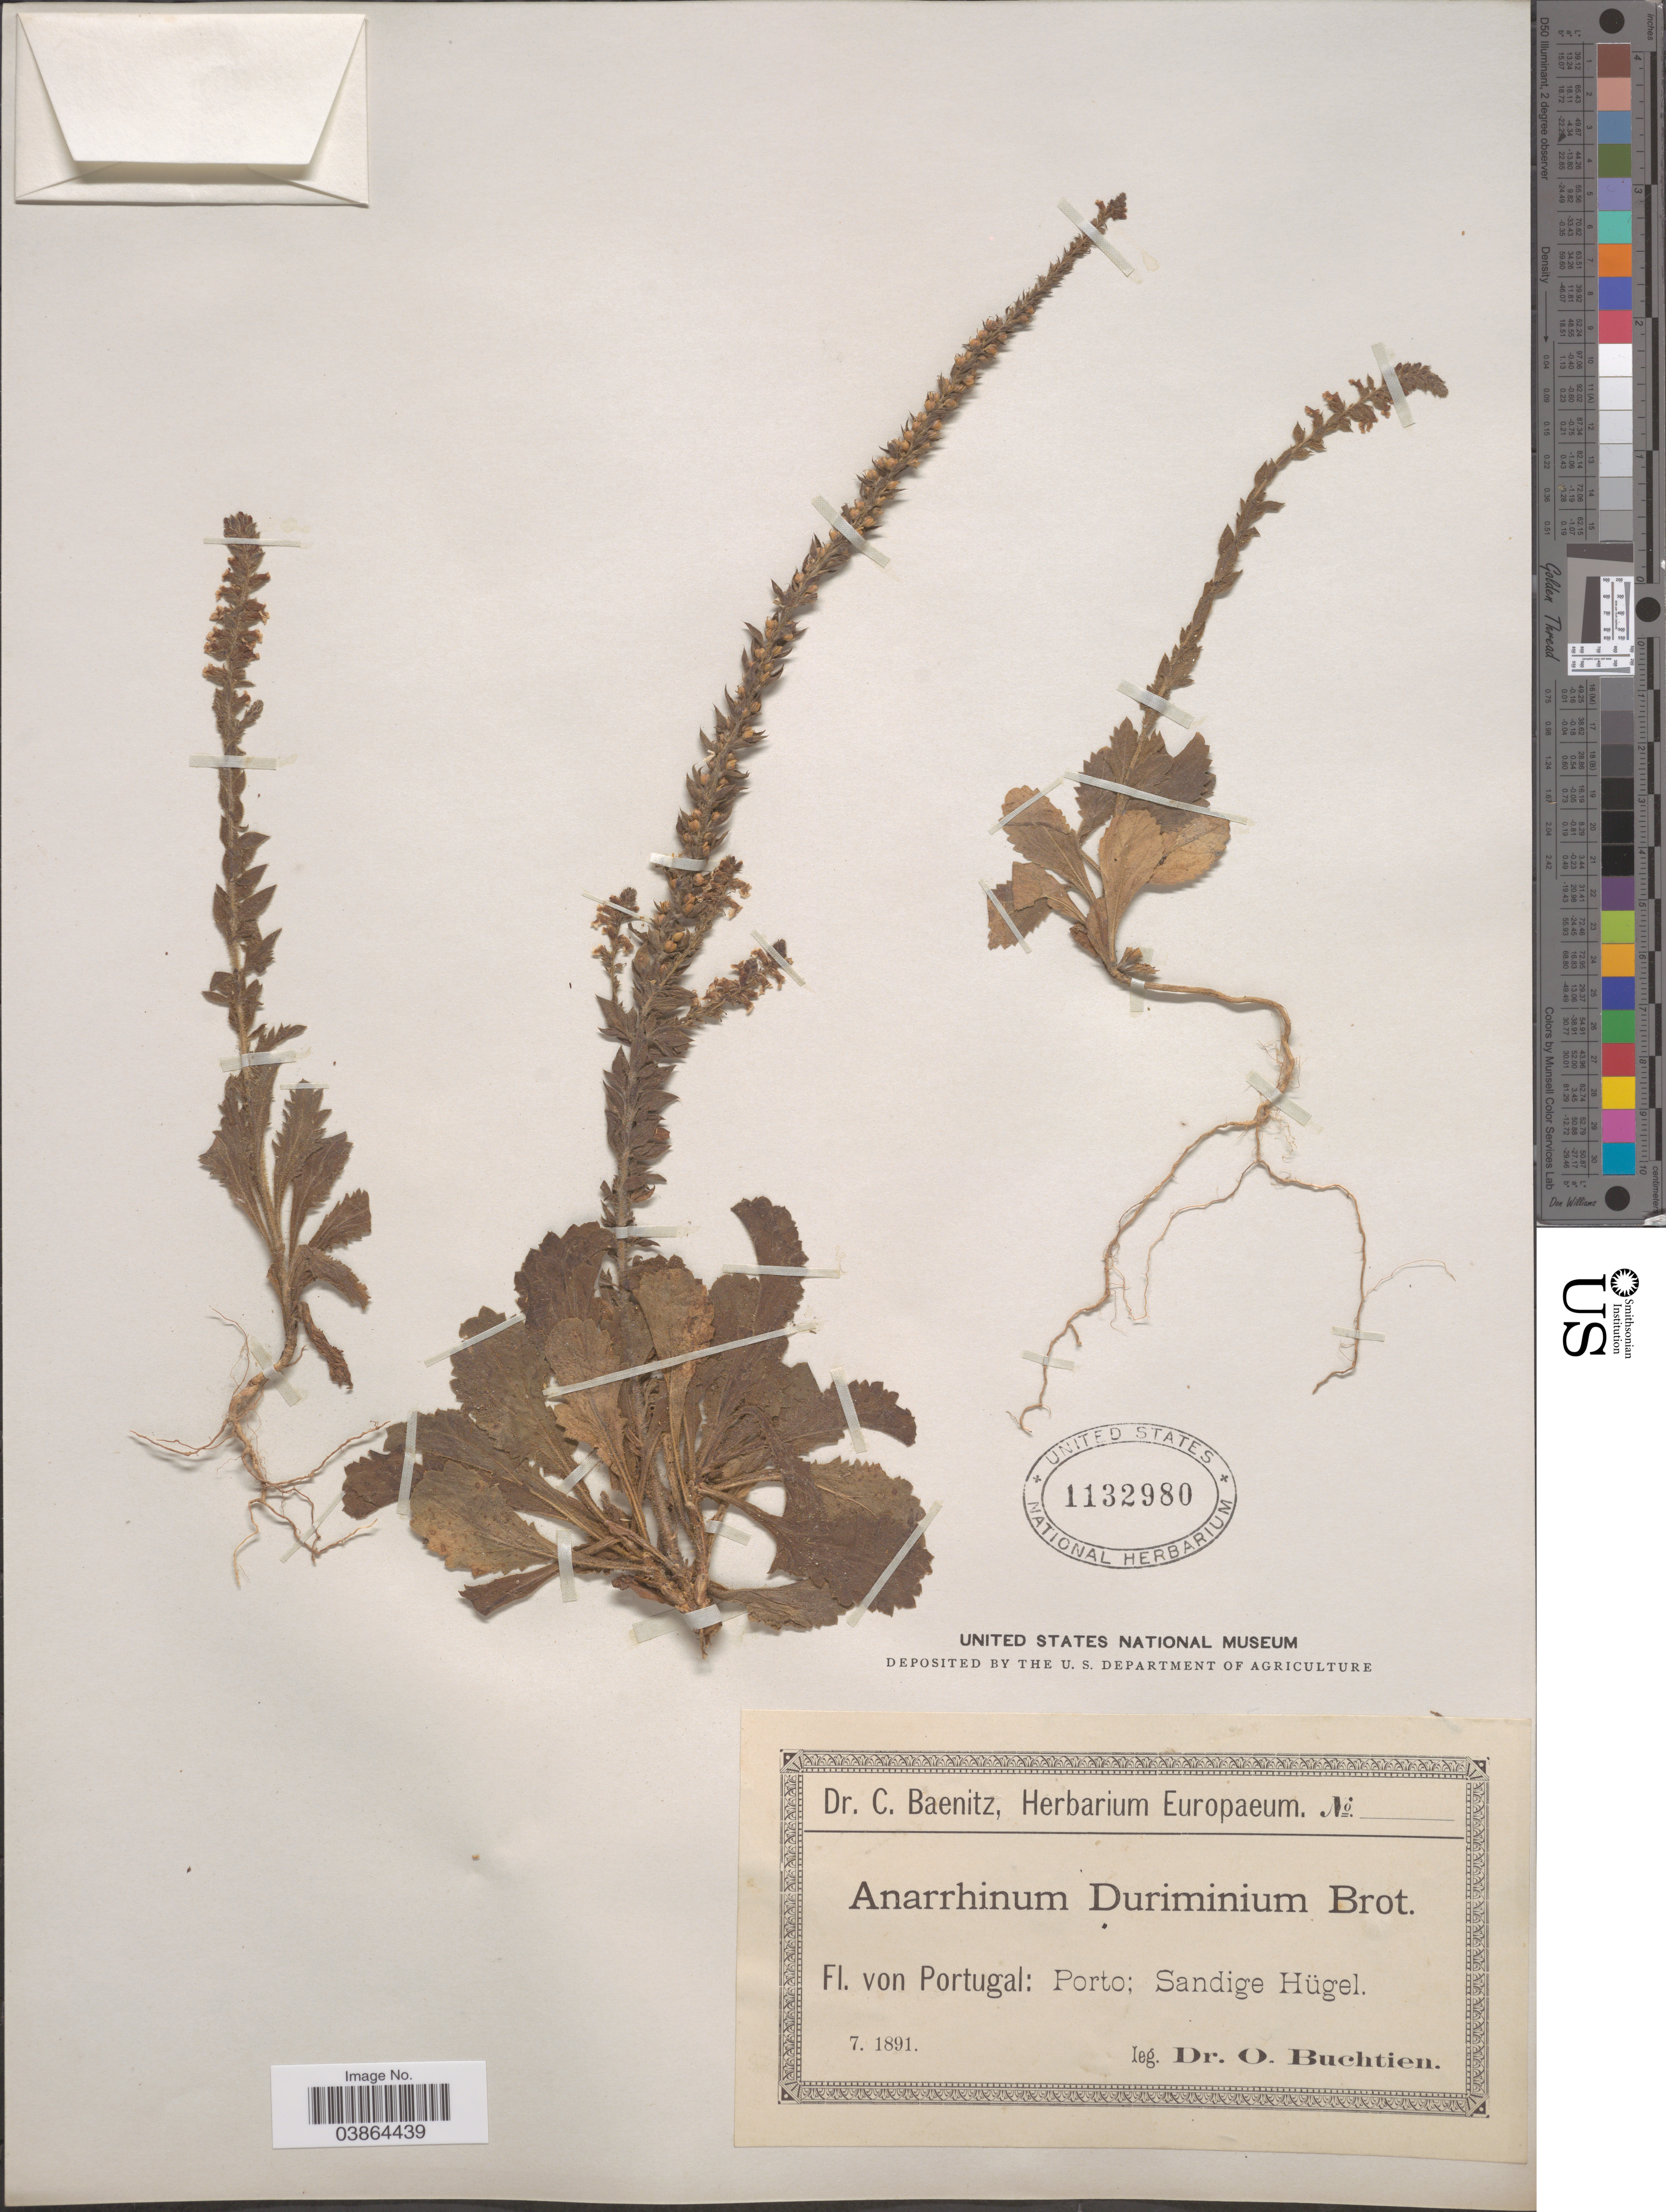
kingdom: Plantae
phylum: Tracheophyta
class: Magnoliopsida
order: Lamiales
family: Plantaginaceae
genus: Anarrhinum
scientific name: Anarrhinum duriminium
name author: (Brot.) Pers.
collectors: O. Buchtien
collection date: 1891-07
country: Portugal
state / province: Porto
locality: Sandige Hügel.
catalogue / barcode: US 1132980